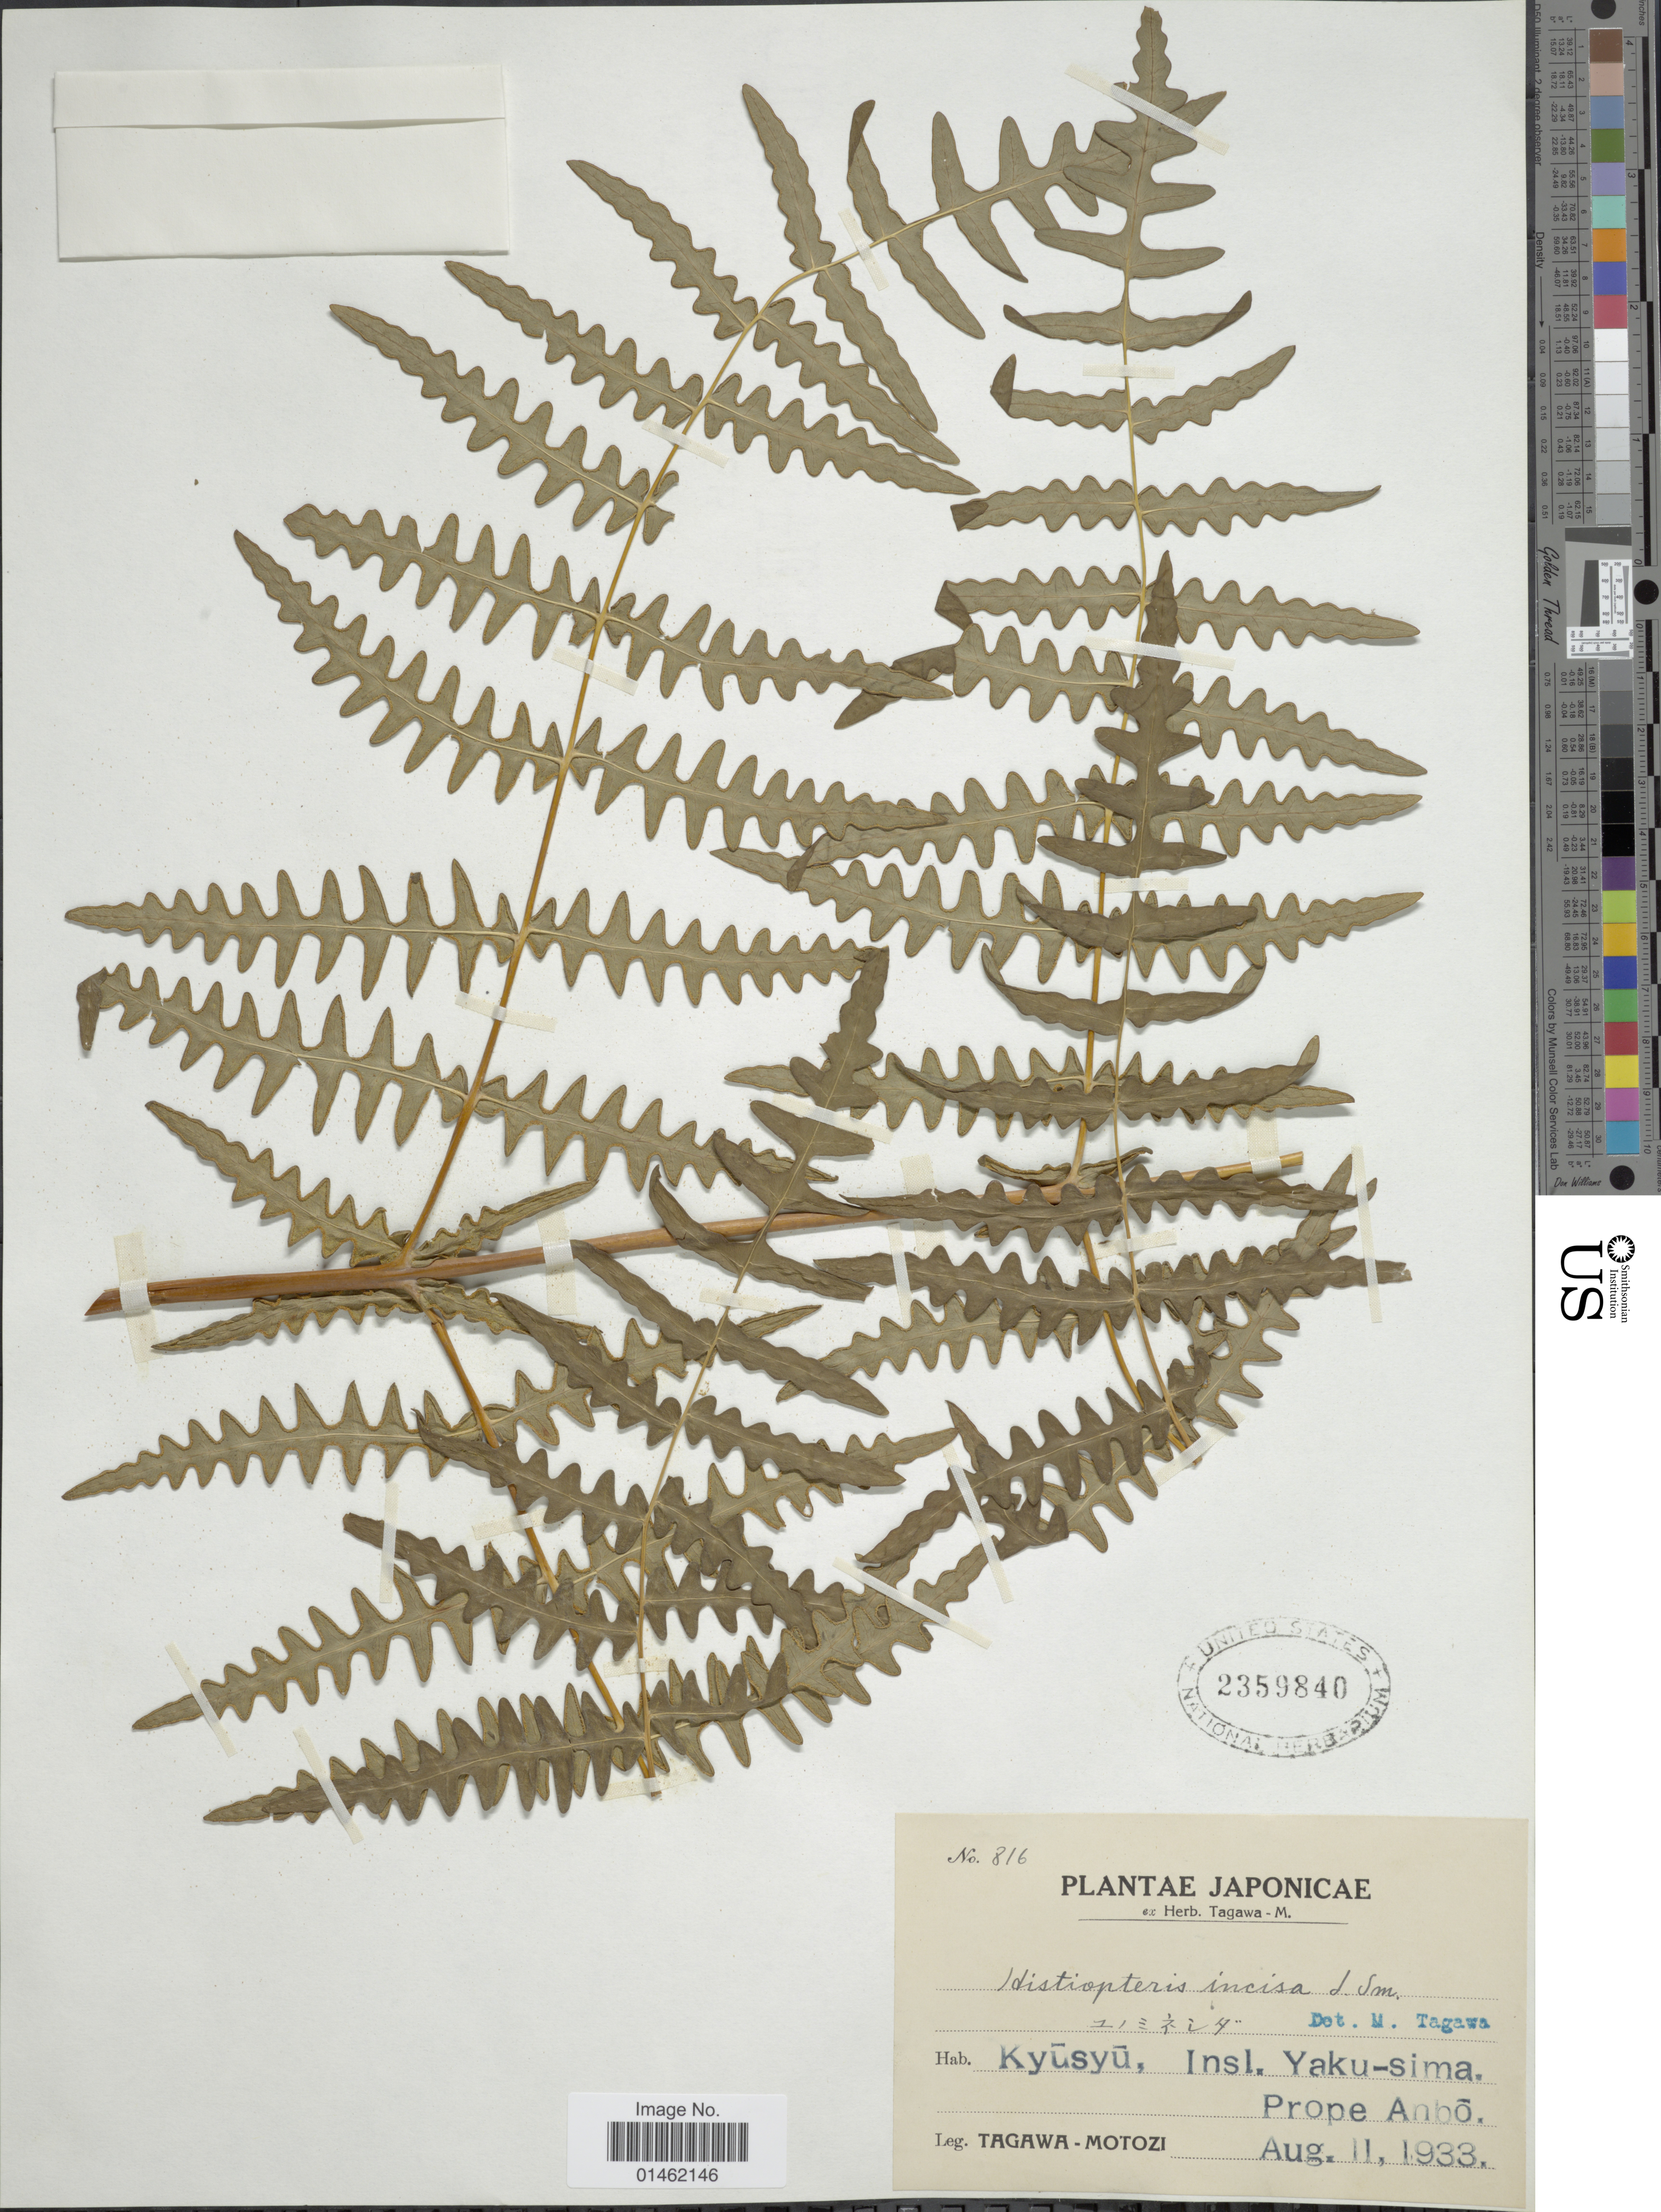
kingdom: Plantae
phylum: Tracheophyta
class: Polypodiopsida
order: Polypodiales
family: Dennstaedtiaceae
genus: Histiopteris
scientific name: Histiopteris incisa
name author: (Thunb.) J. Sm.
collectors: M. Tagawa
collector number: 816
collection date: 1933-08-11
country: Japan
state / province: Kagosima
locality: Kyushu, insl. Yaku-sima, prope Anbo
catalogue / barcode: US 2359840